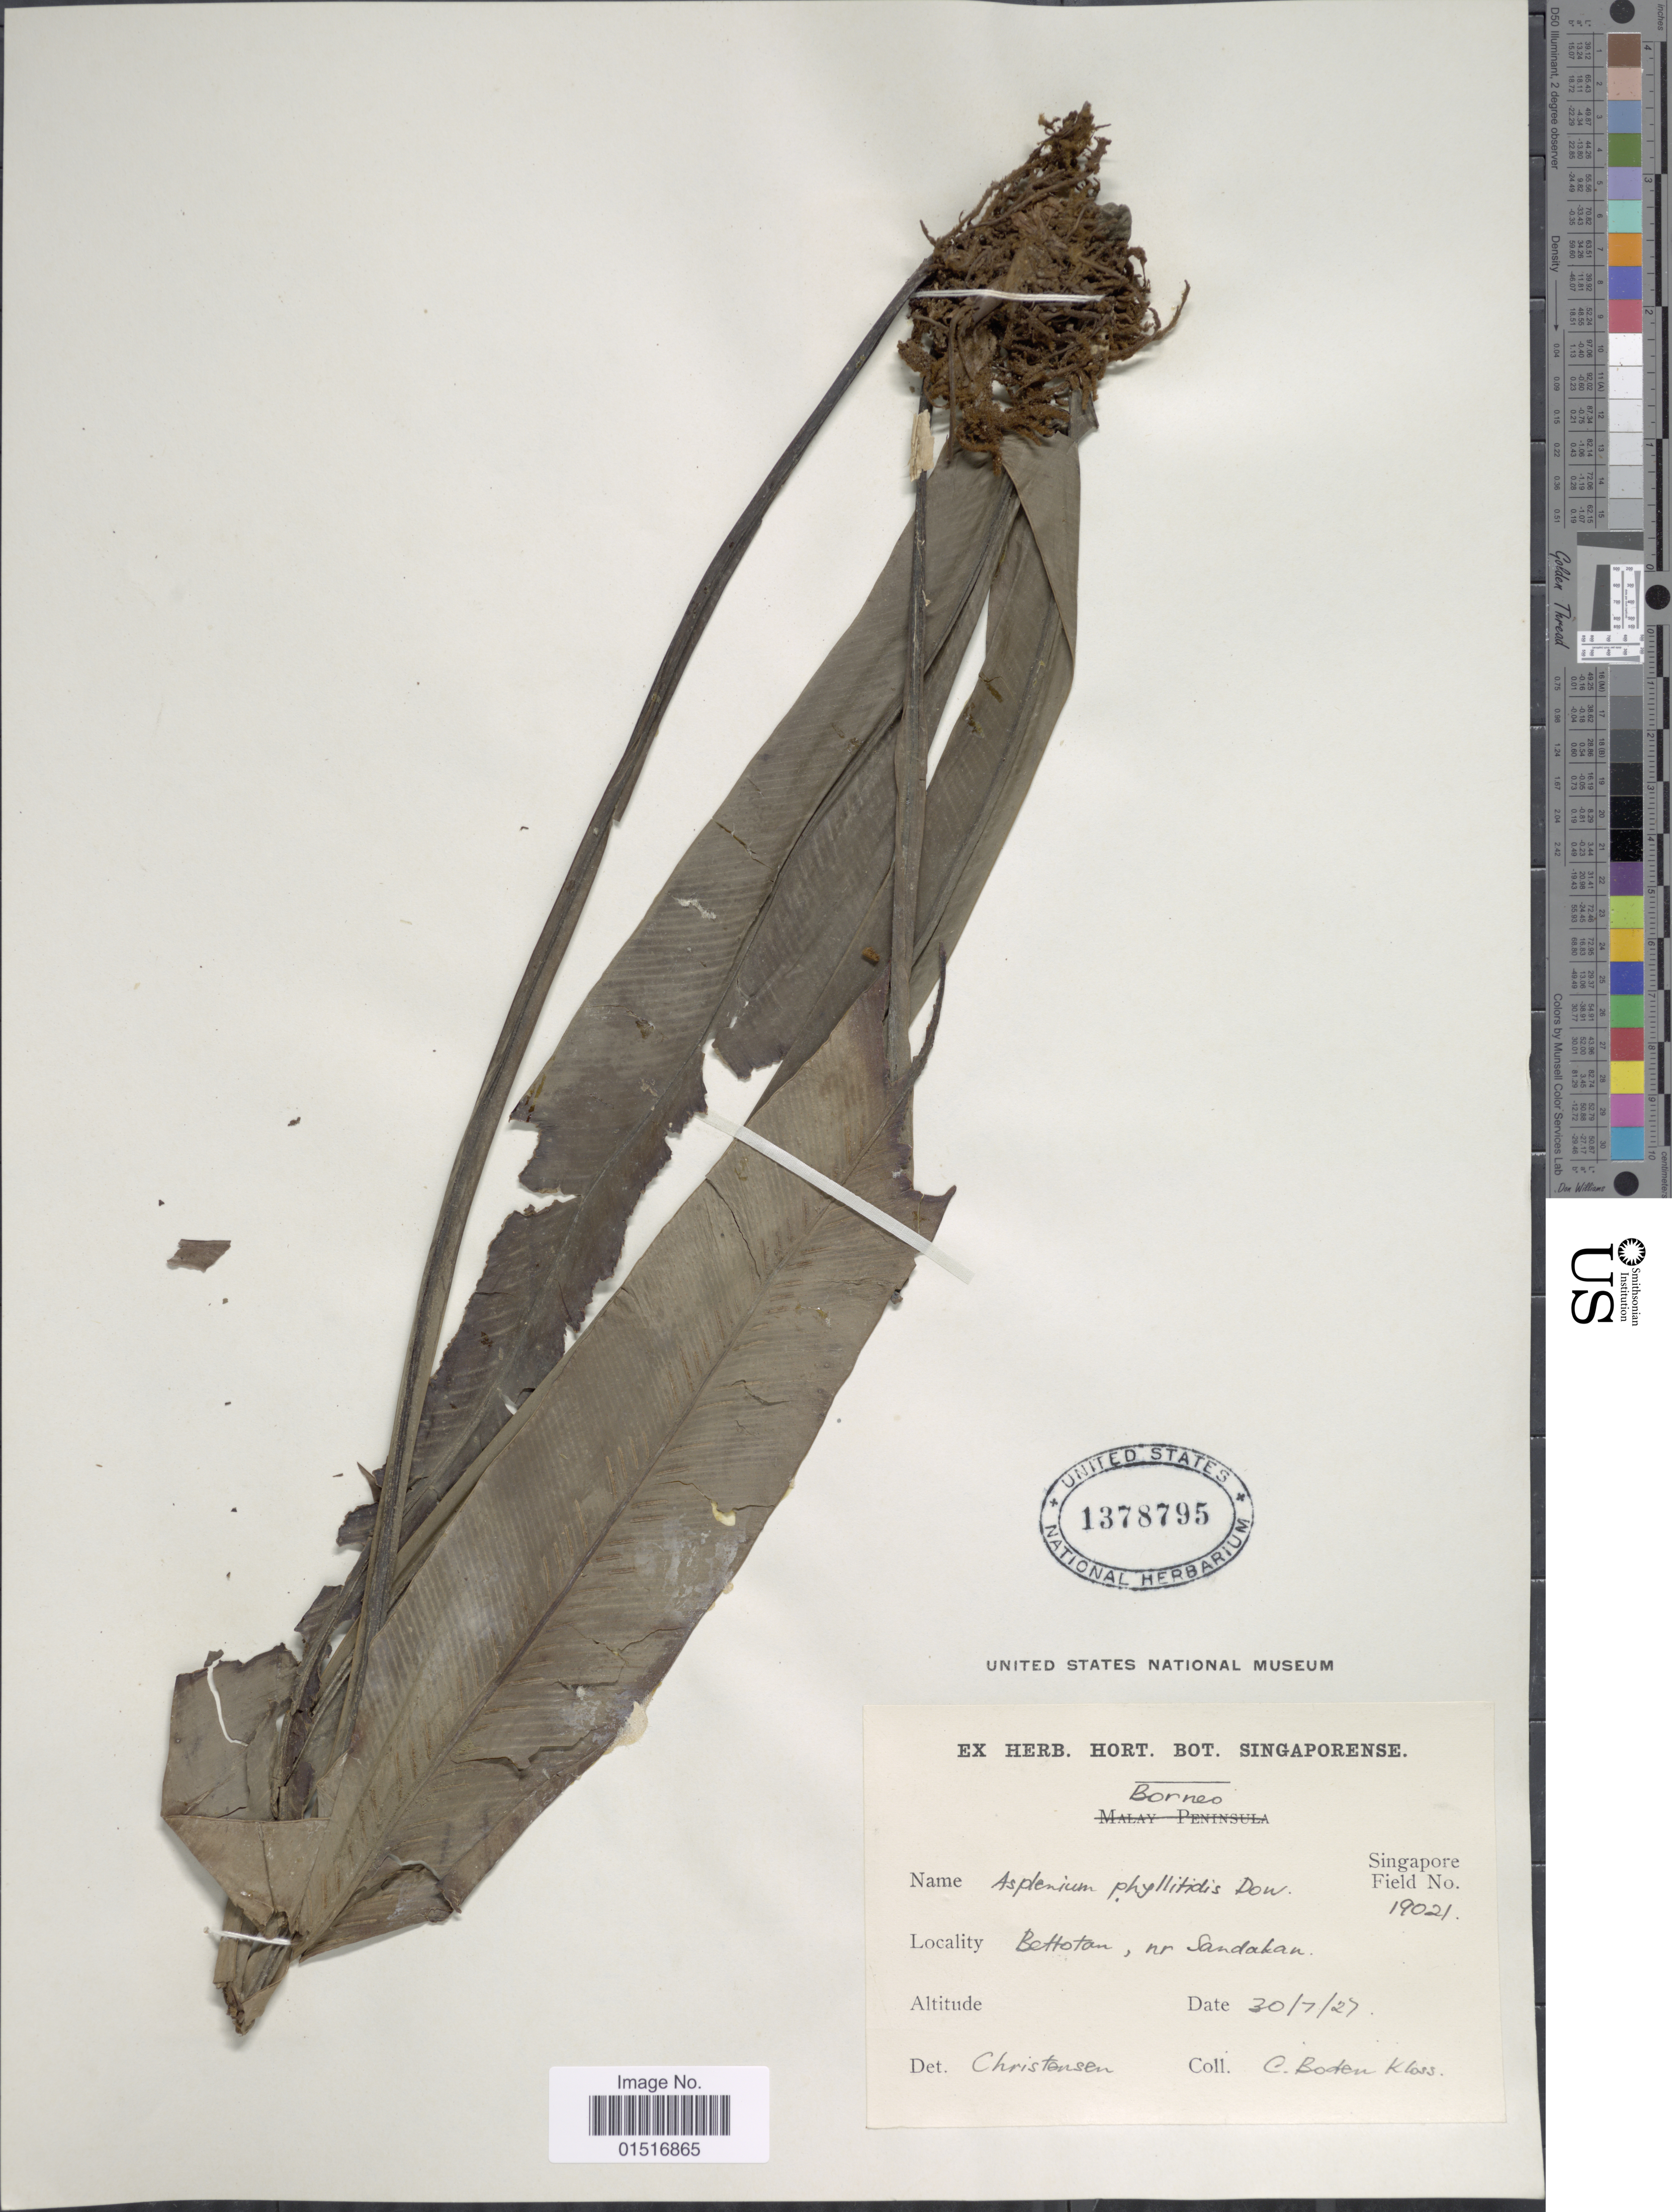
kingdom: Plantae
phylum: Tracheophyta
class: Polypodiopsida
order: Polypodiales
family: Aspleniaceae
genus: Asplenium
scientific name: Asplenium phyllitidis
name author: D. Don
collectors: C. Boden-Kloss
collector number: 19021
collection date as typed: Transcribed d/m/y: 30/7/27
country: Malaysia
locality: Borneo. Bettotan, nr Sandakan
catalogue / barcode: US 1378795